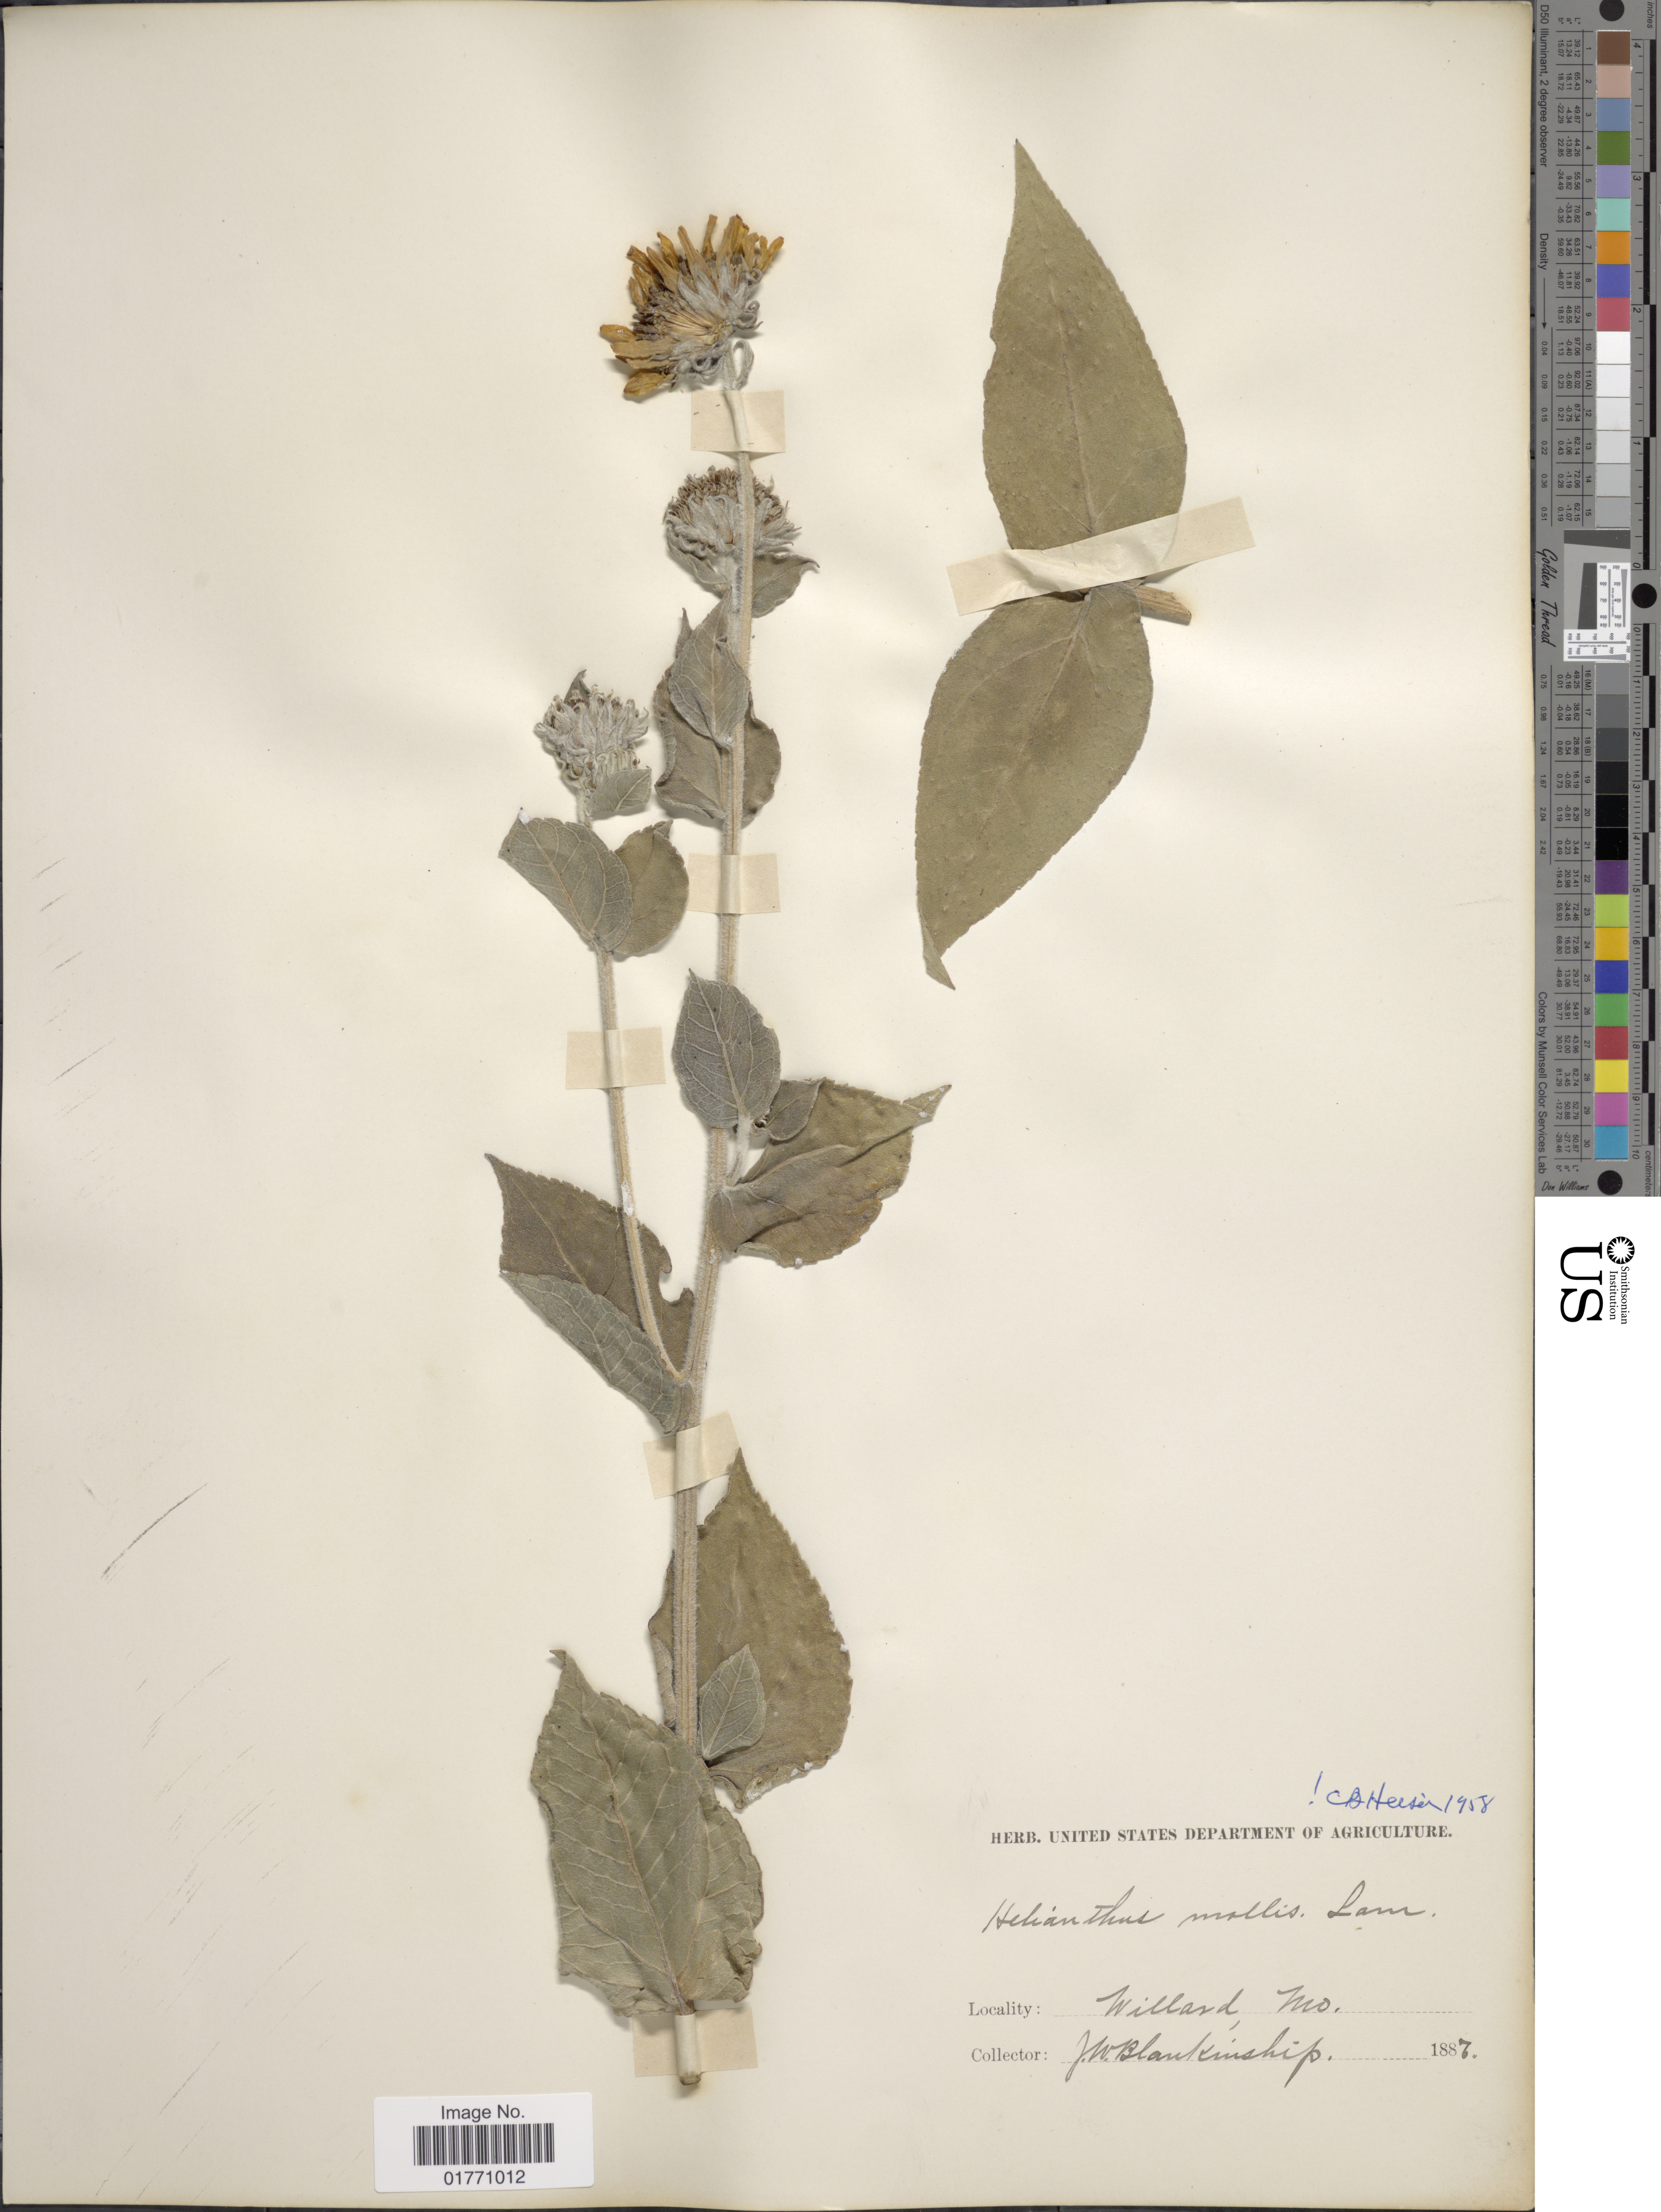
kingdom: Plantae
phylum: Tracheophyta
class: Magnoliopsida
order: Asterales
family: Asteraceae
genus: Helianthus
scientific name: Helianthus mollis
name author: Lam.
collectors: J. W. Blankinship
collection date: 1887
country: United States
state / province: Missouri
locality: Willard.